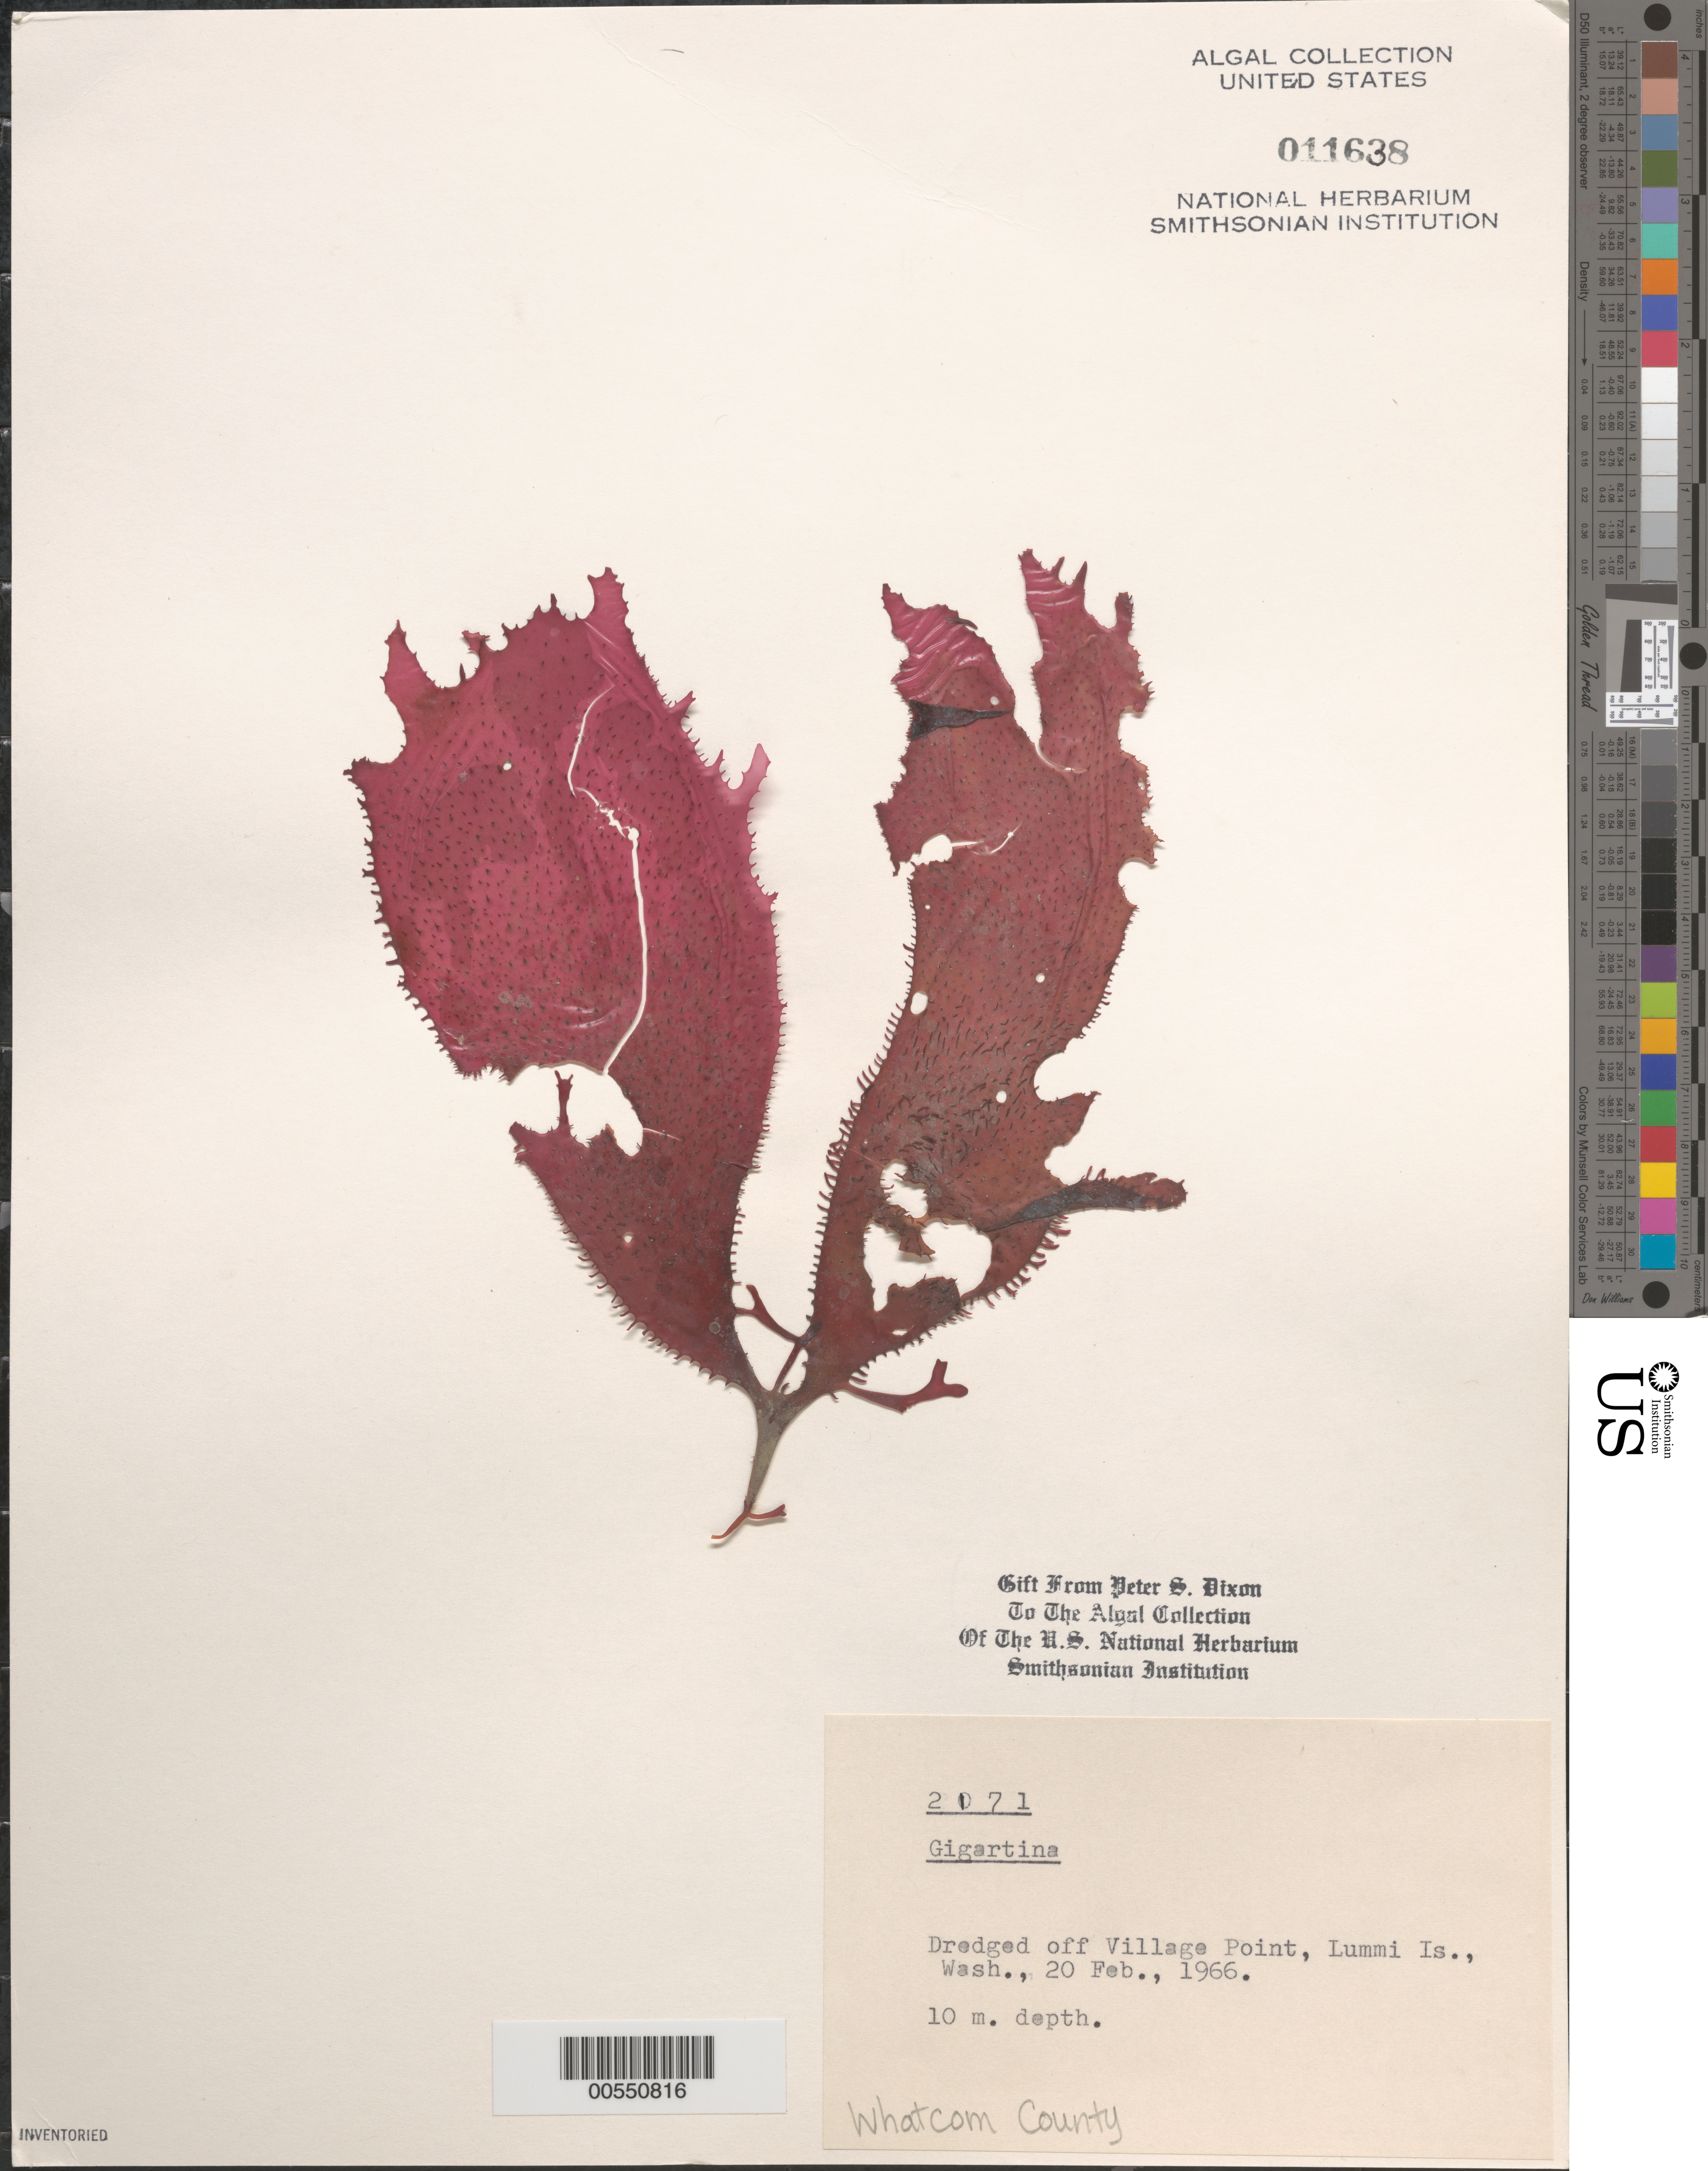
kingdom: Plantae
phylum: Rhodophyta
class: Florideophyceae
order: Gigartinales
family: Gigartinaceae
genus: Gigartina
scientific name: Gigartina sp.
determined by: Dixon, P. S.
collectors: P. S. Dixon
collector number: PSD 2171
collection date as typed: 20 Feb 1966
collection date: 1966-02-20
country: United States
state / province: Washington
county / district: Whatcom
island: Lummi Island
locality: Off Village Point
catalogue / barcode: US 11638